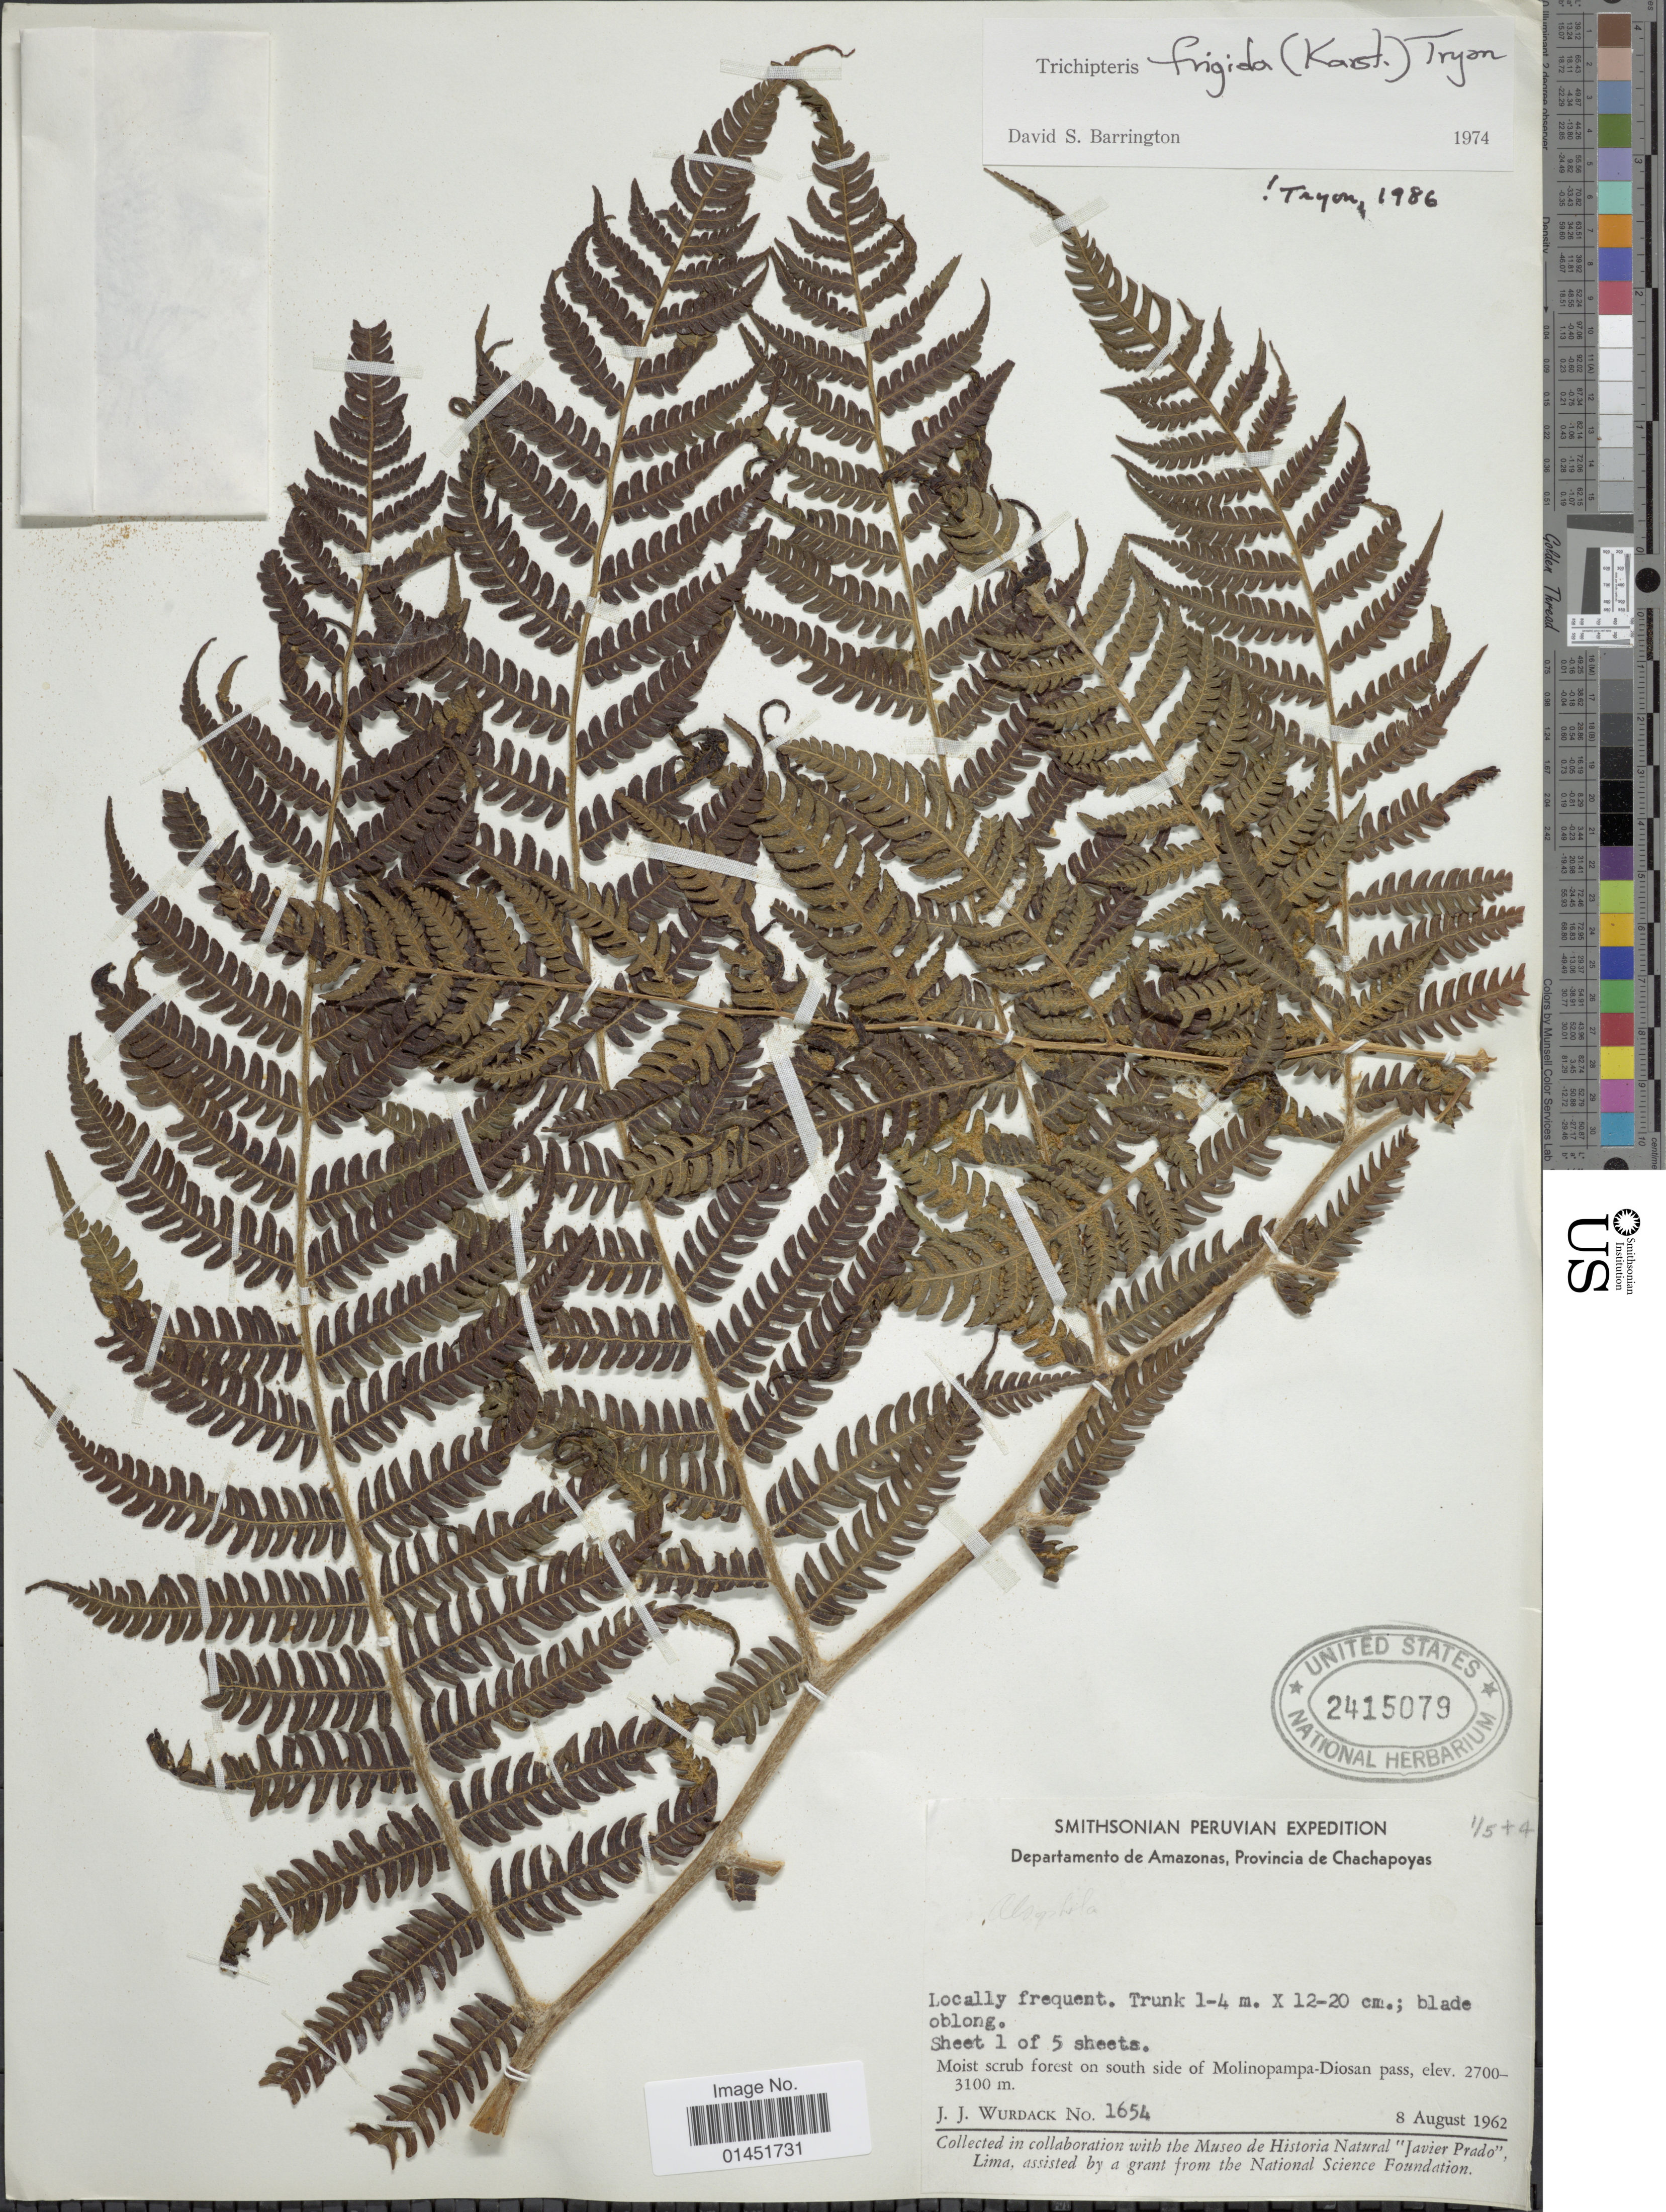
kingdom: Plantae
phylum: Tracheophyta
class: Polypodiopsida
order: Cyatheales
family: Cyatheaceae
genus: Cyathea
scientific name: Cyathea frigida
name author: (H. Karst.) Domin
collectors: J. J. Wurdack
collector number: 1654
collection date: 1962-08-08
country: Peru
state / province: Amazonas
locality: Peruvian, Provincia de Chachapoyas. Moist scrub forest on south side of Molinopampa-Diosan pass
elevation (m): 2700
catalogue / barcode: US 2415079